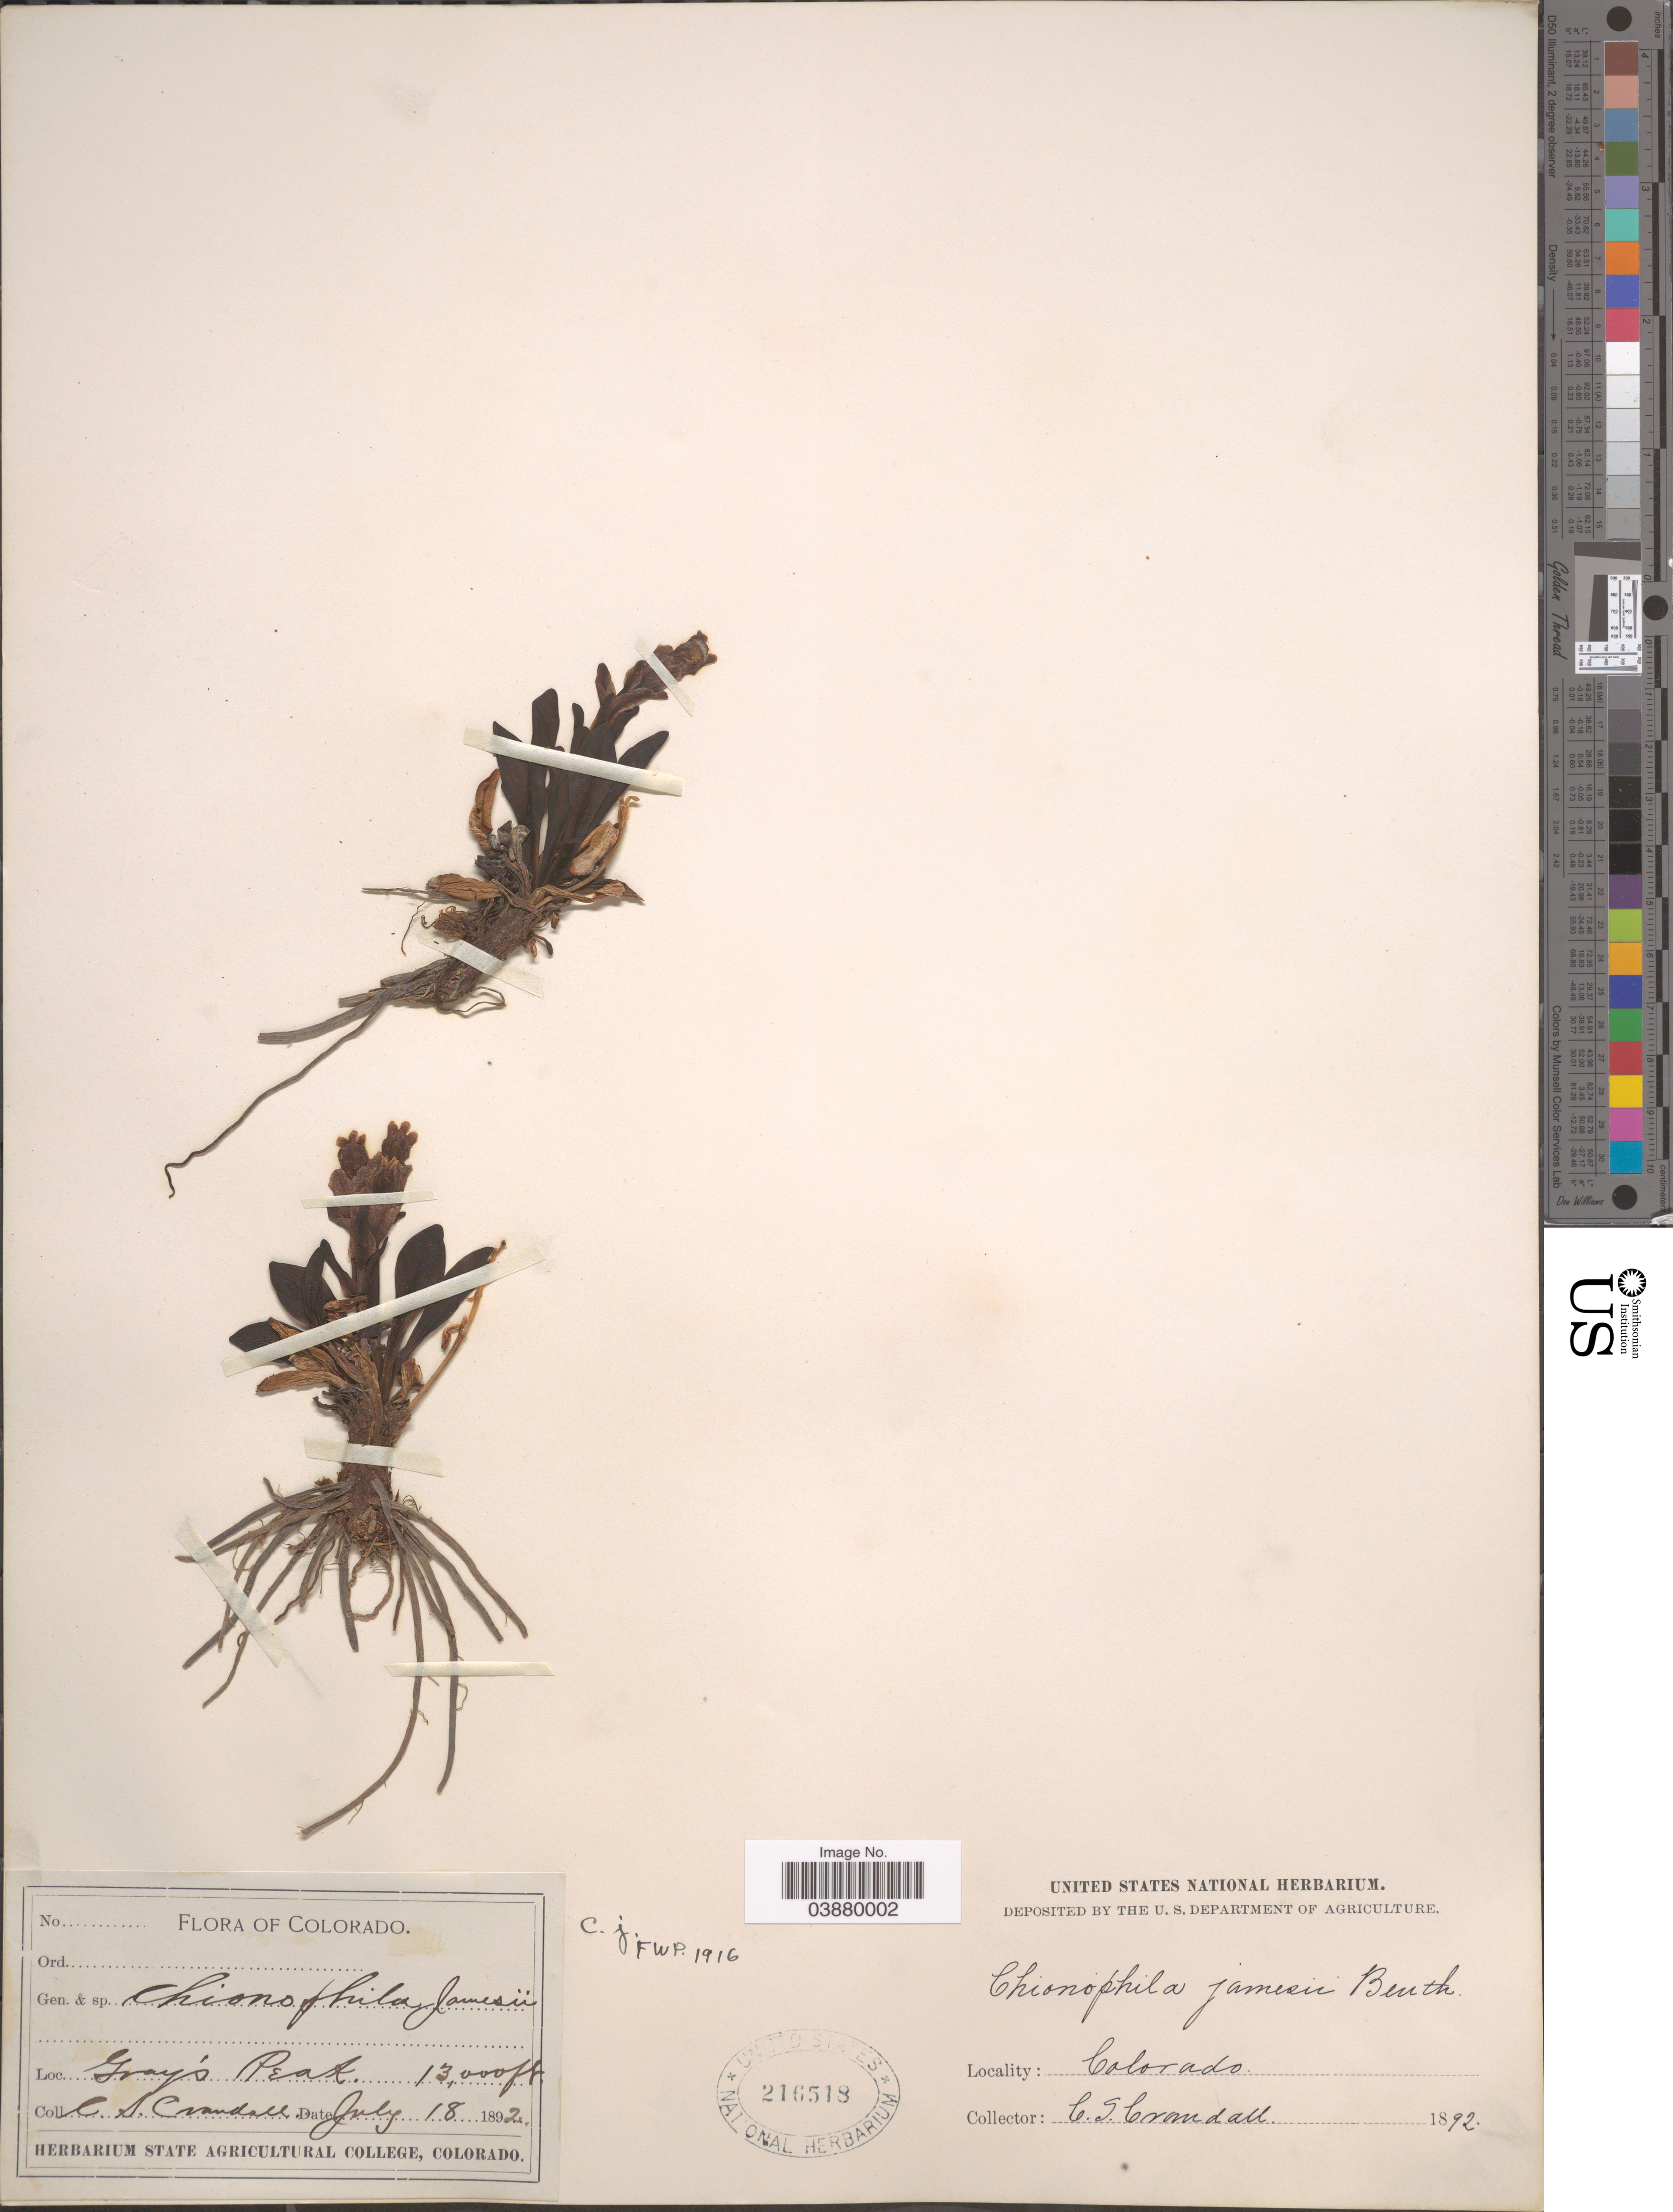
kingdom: Plantae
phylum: Tracheophyta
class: Magnoliopsida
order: Lamiales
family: Plantaginaceae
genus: Chionophila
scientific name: Chionophila jamesii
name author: Benth.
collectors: C. Crandall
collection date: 1892-07-18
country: United States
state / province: Colorado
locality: Gray's Peak.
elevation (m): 3962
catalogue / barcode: US 216518